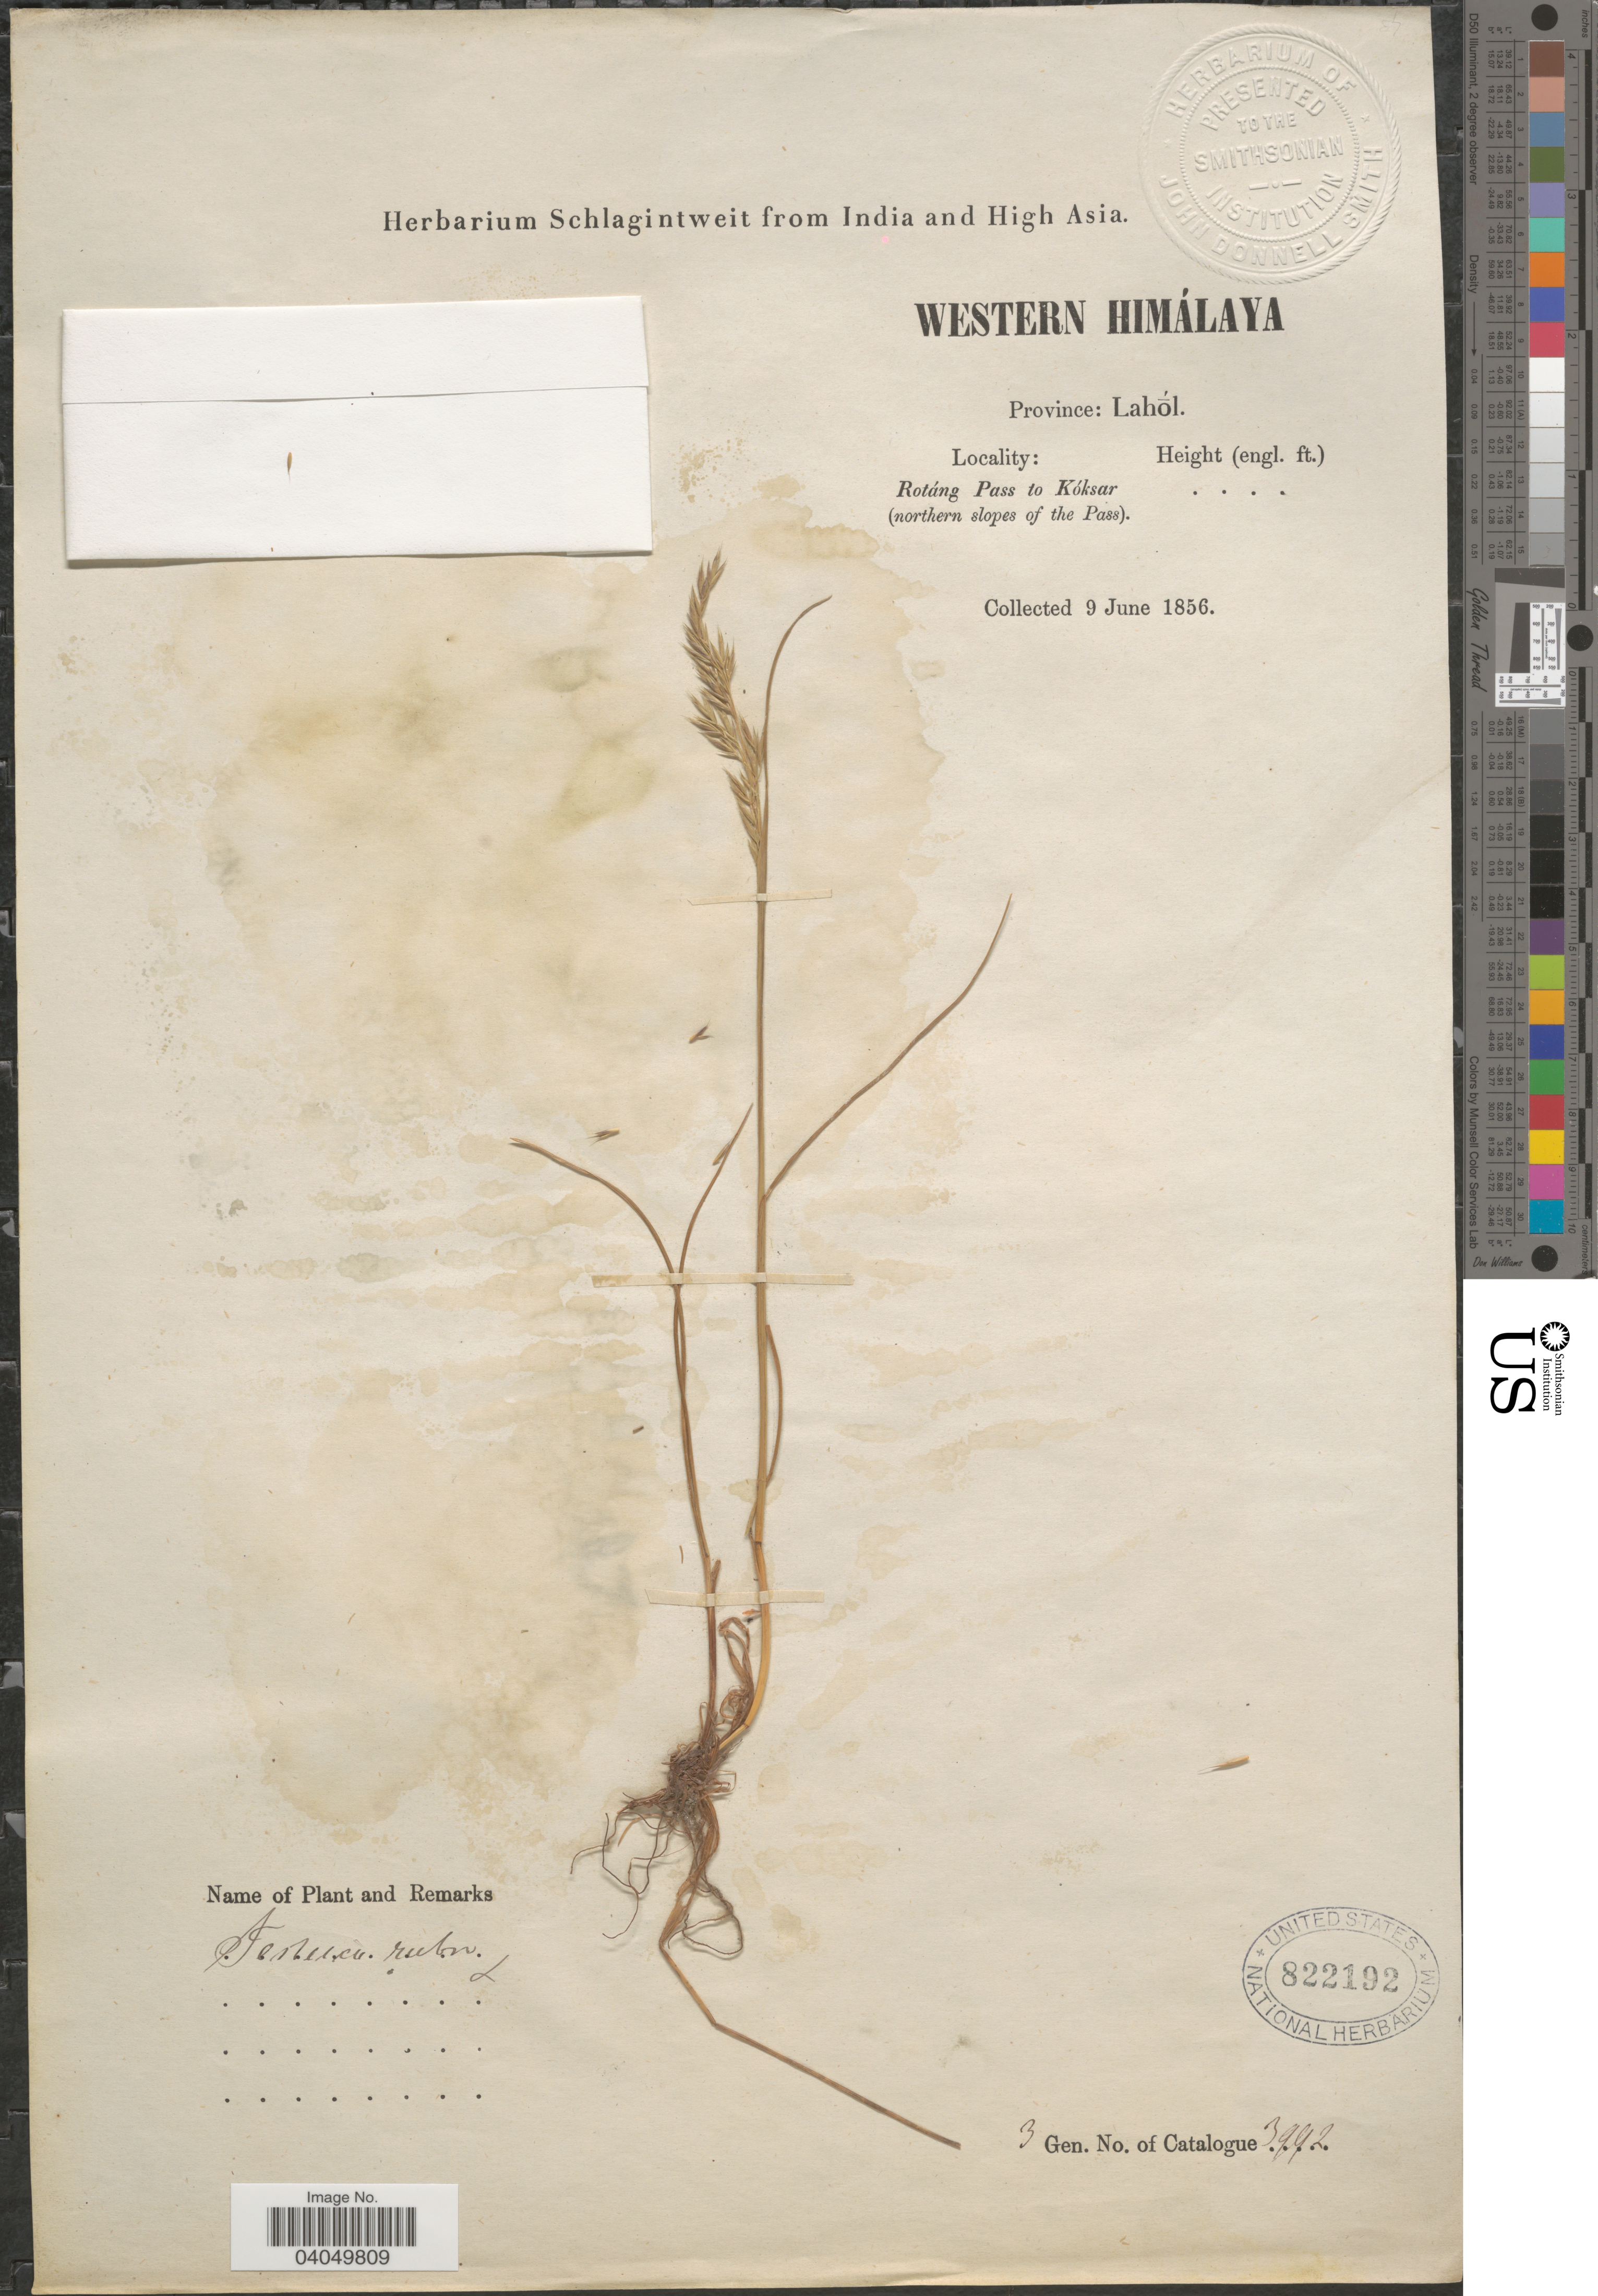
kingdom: Plantae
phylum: Tracheophyta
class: Liliopsida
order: Poales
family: Poaceae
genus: Festuca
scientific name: Festuca rubra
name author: L.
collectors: ex herb. Schlagintweit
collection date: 1856-06-09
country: India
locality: Western Himálaya. Province: Lahól. Rotáng Pass to Kóksar (northern slopes of the Pass).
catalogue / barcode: US 822192